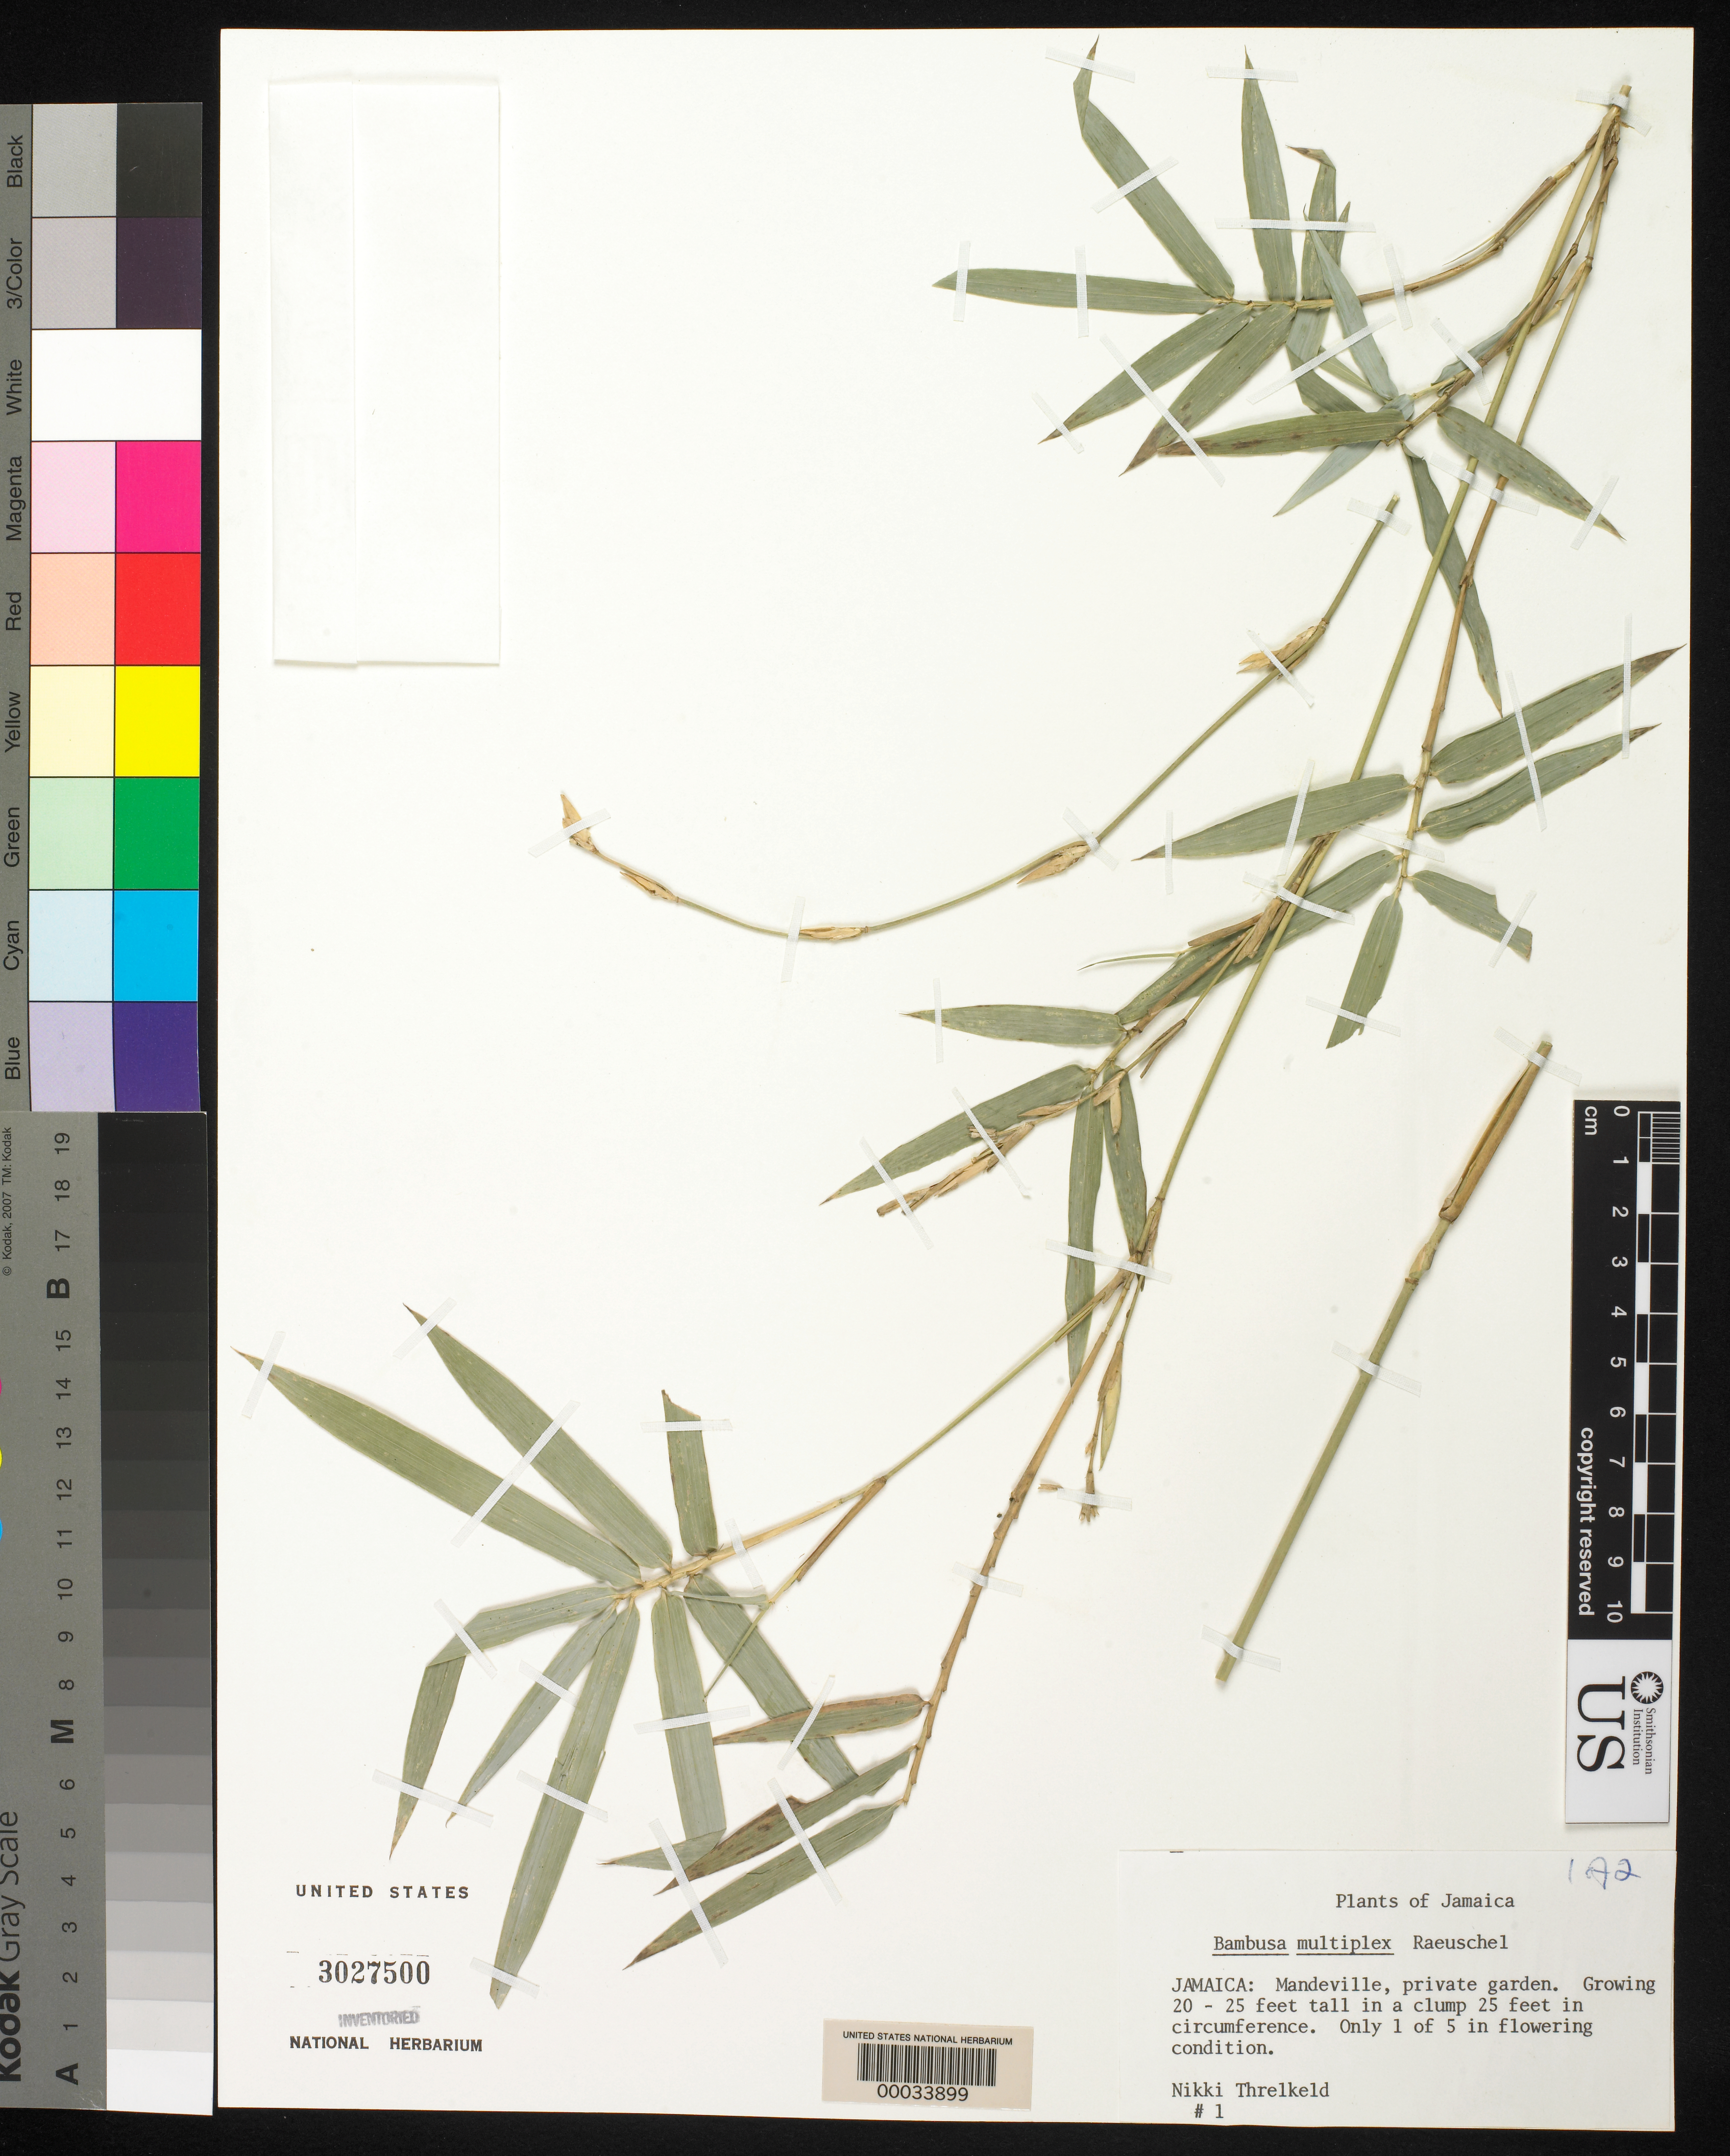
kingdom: Plantae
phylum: Tracheophyta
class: Liliopsida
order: Poales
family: Poaceae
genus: Bambusa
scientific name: Bambusa multiplex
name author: (Lour.) Raeusch. ex Schult. & Schult. f.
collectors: N. Threlkeld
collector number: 1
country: Jamaica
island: Greater Antilles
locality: Mandeville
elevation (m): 610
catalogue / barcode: US 3027500